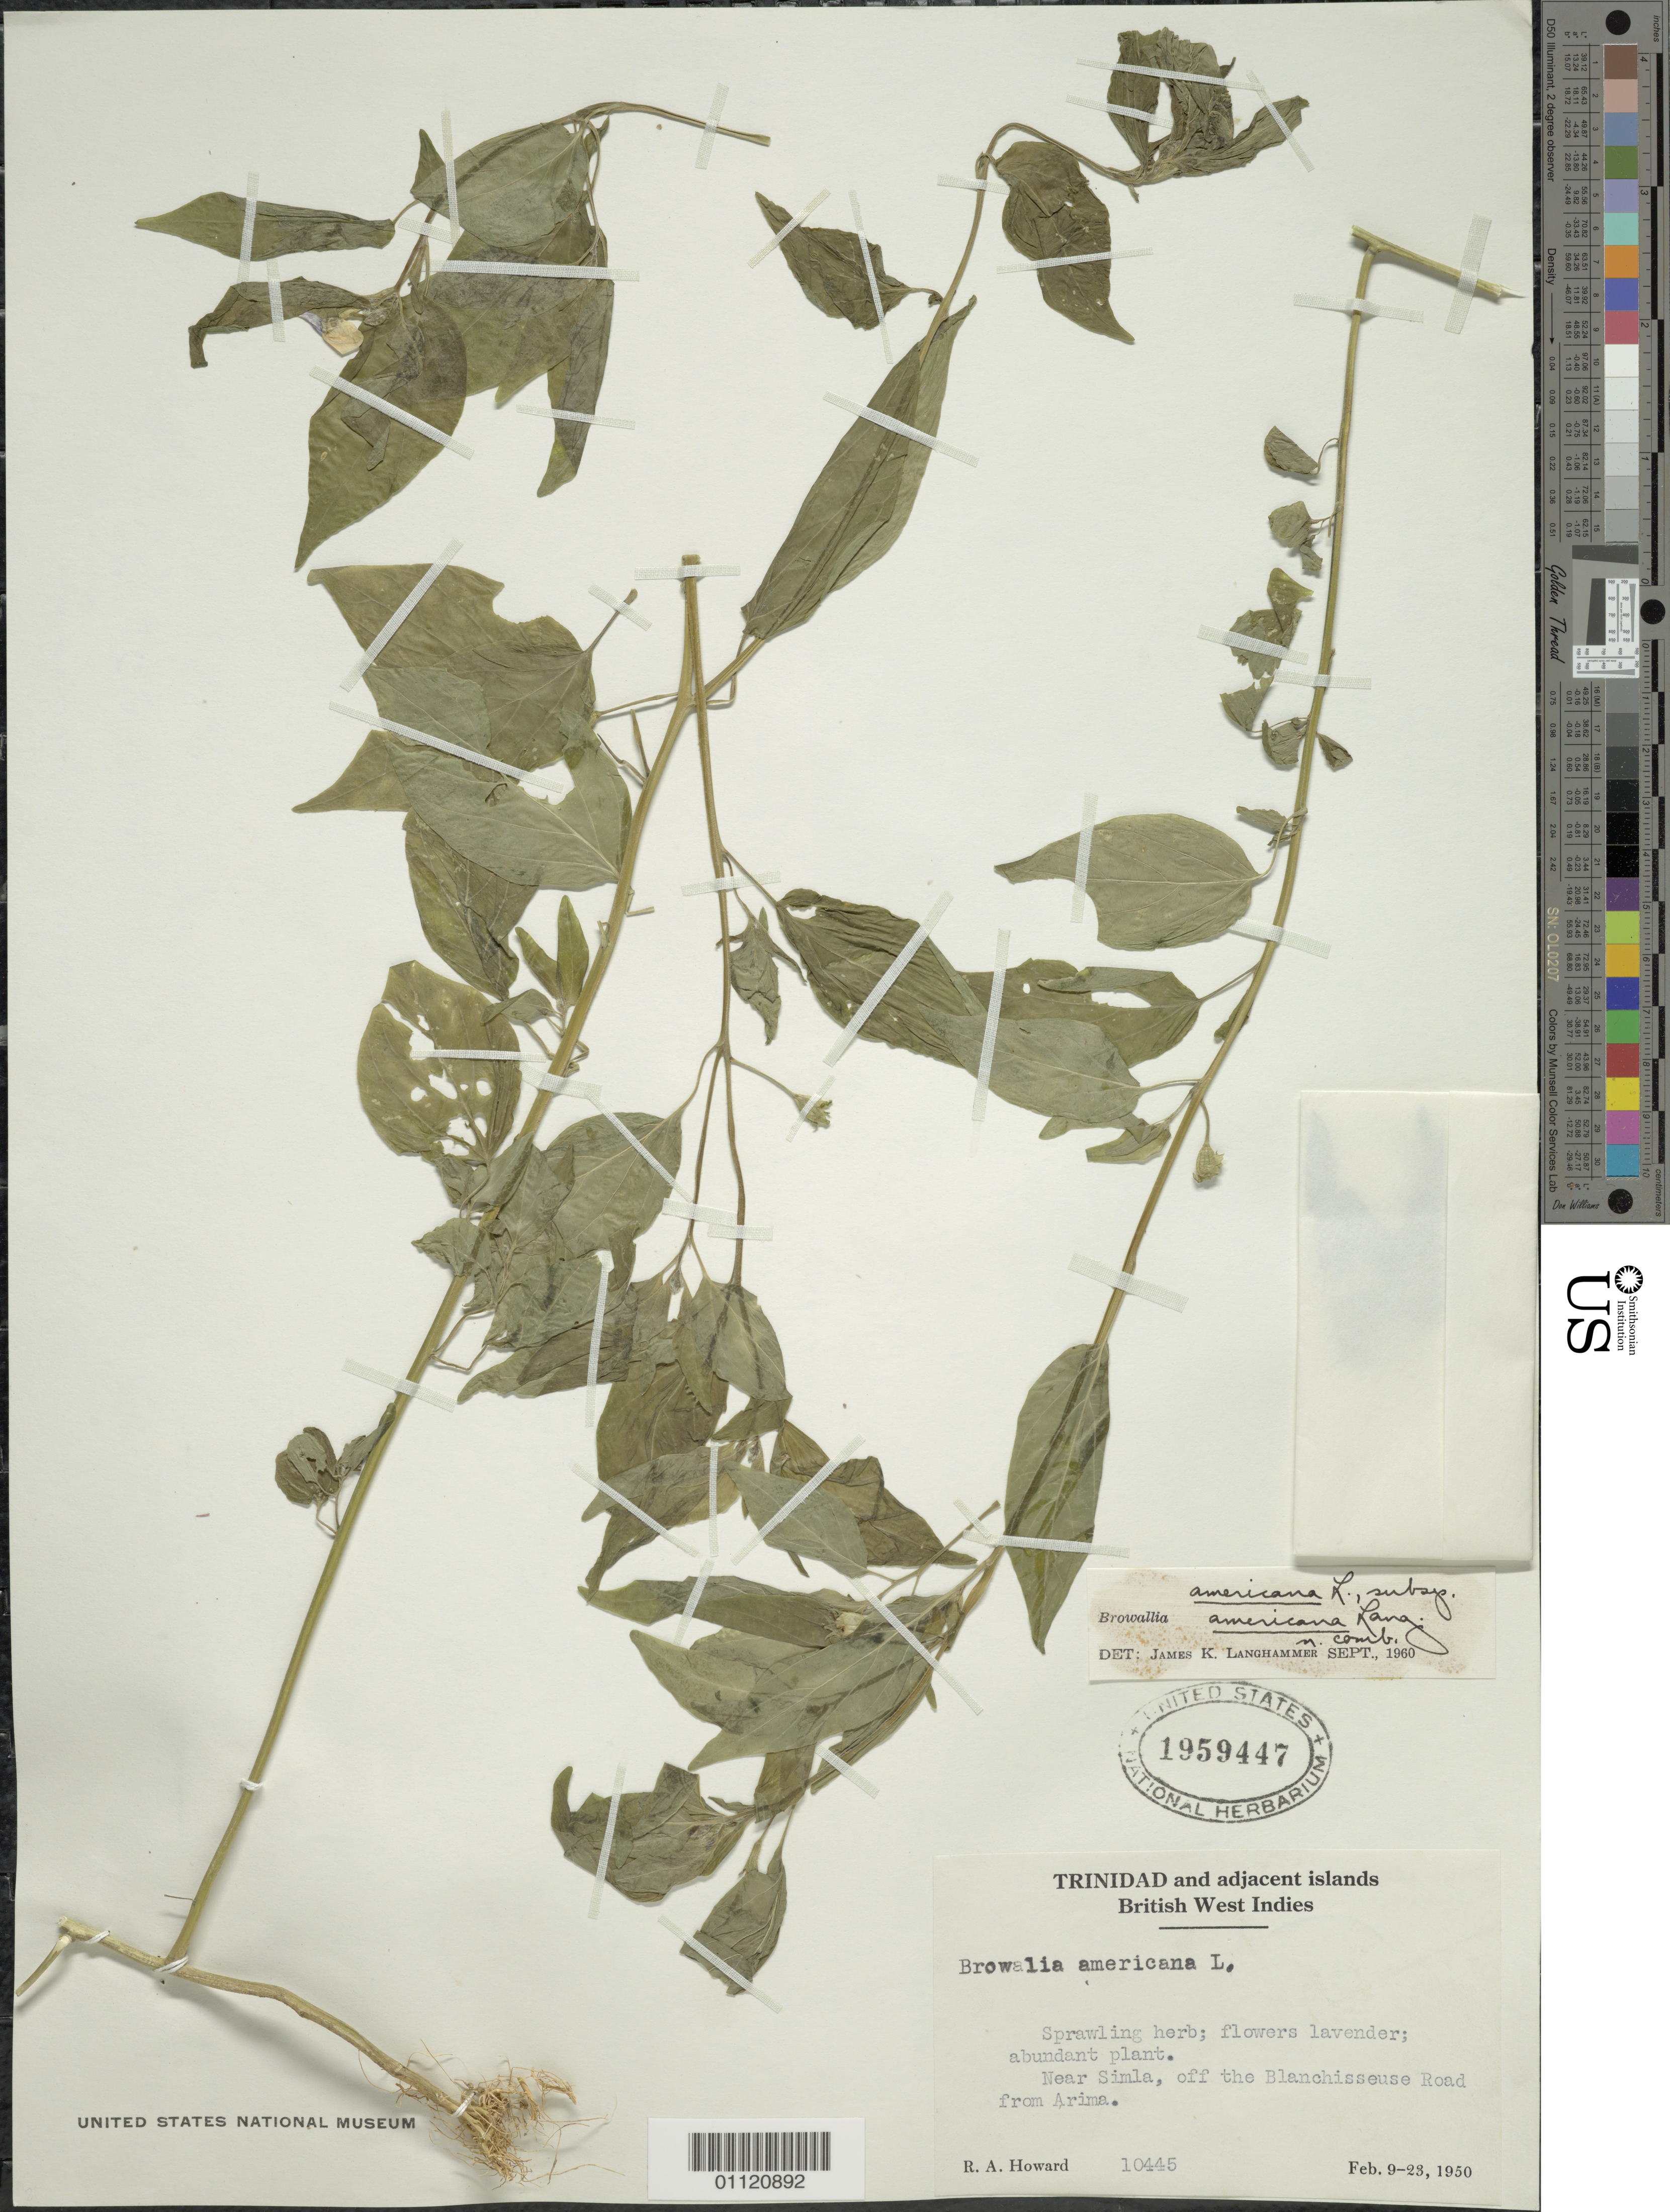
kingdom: Plantae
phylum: Tracheophyta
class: Magnoliopsida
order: Solanales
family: Solanaceae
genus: Browallia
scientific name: Browallia americana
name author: L.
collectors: R. A. Howard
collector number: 10445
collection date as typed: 09 Feb 1950 to 23 Feb 1950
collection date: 1950-02-09/1950-02-23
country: Trinidad and Tobago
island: Trinidad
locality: Near Simla, off the Blanchisseuse Road from Arima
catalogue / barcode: US 1959447